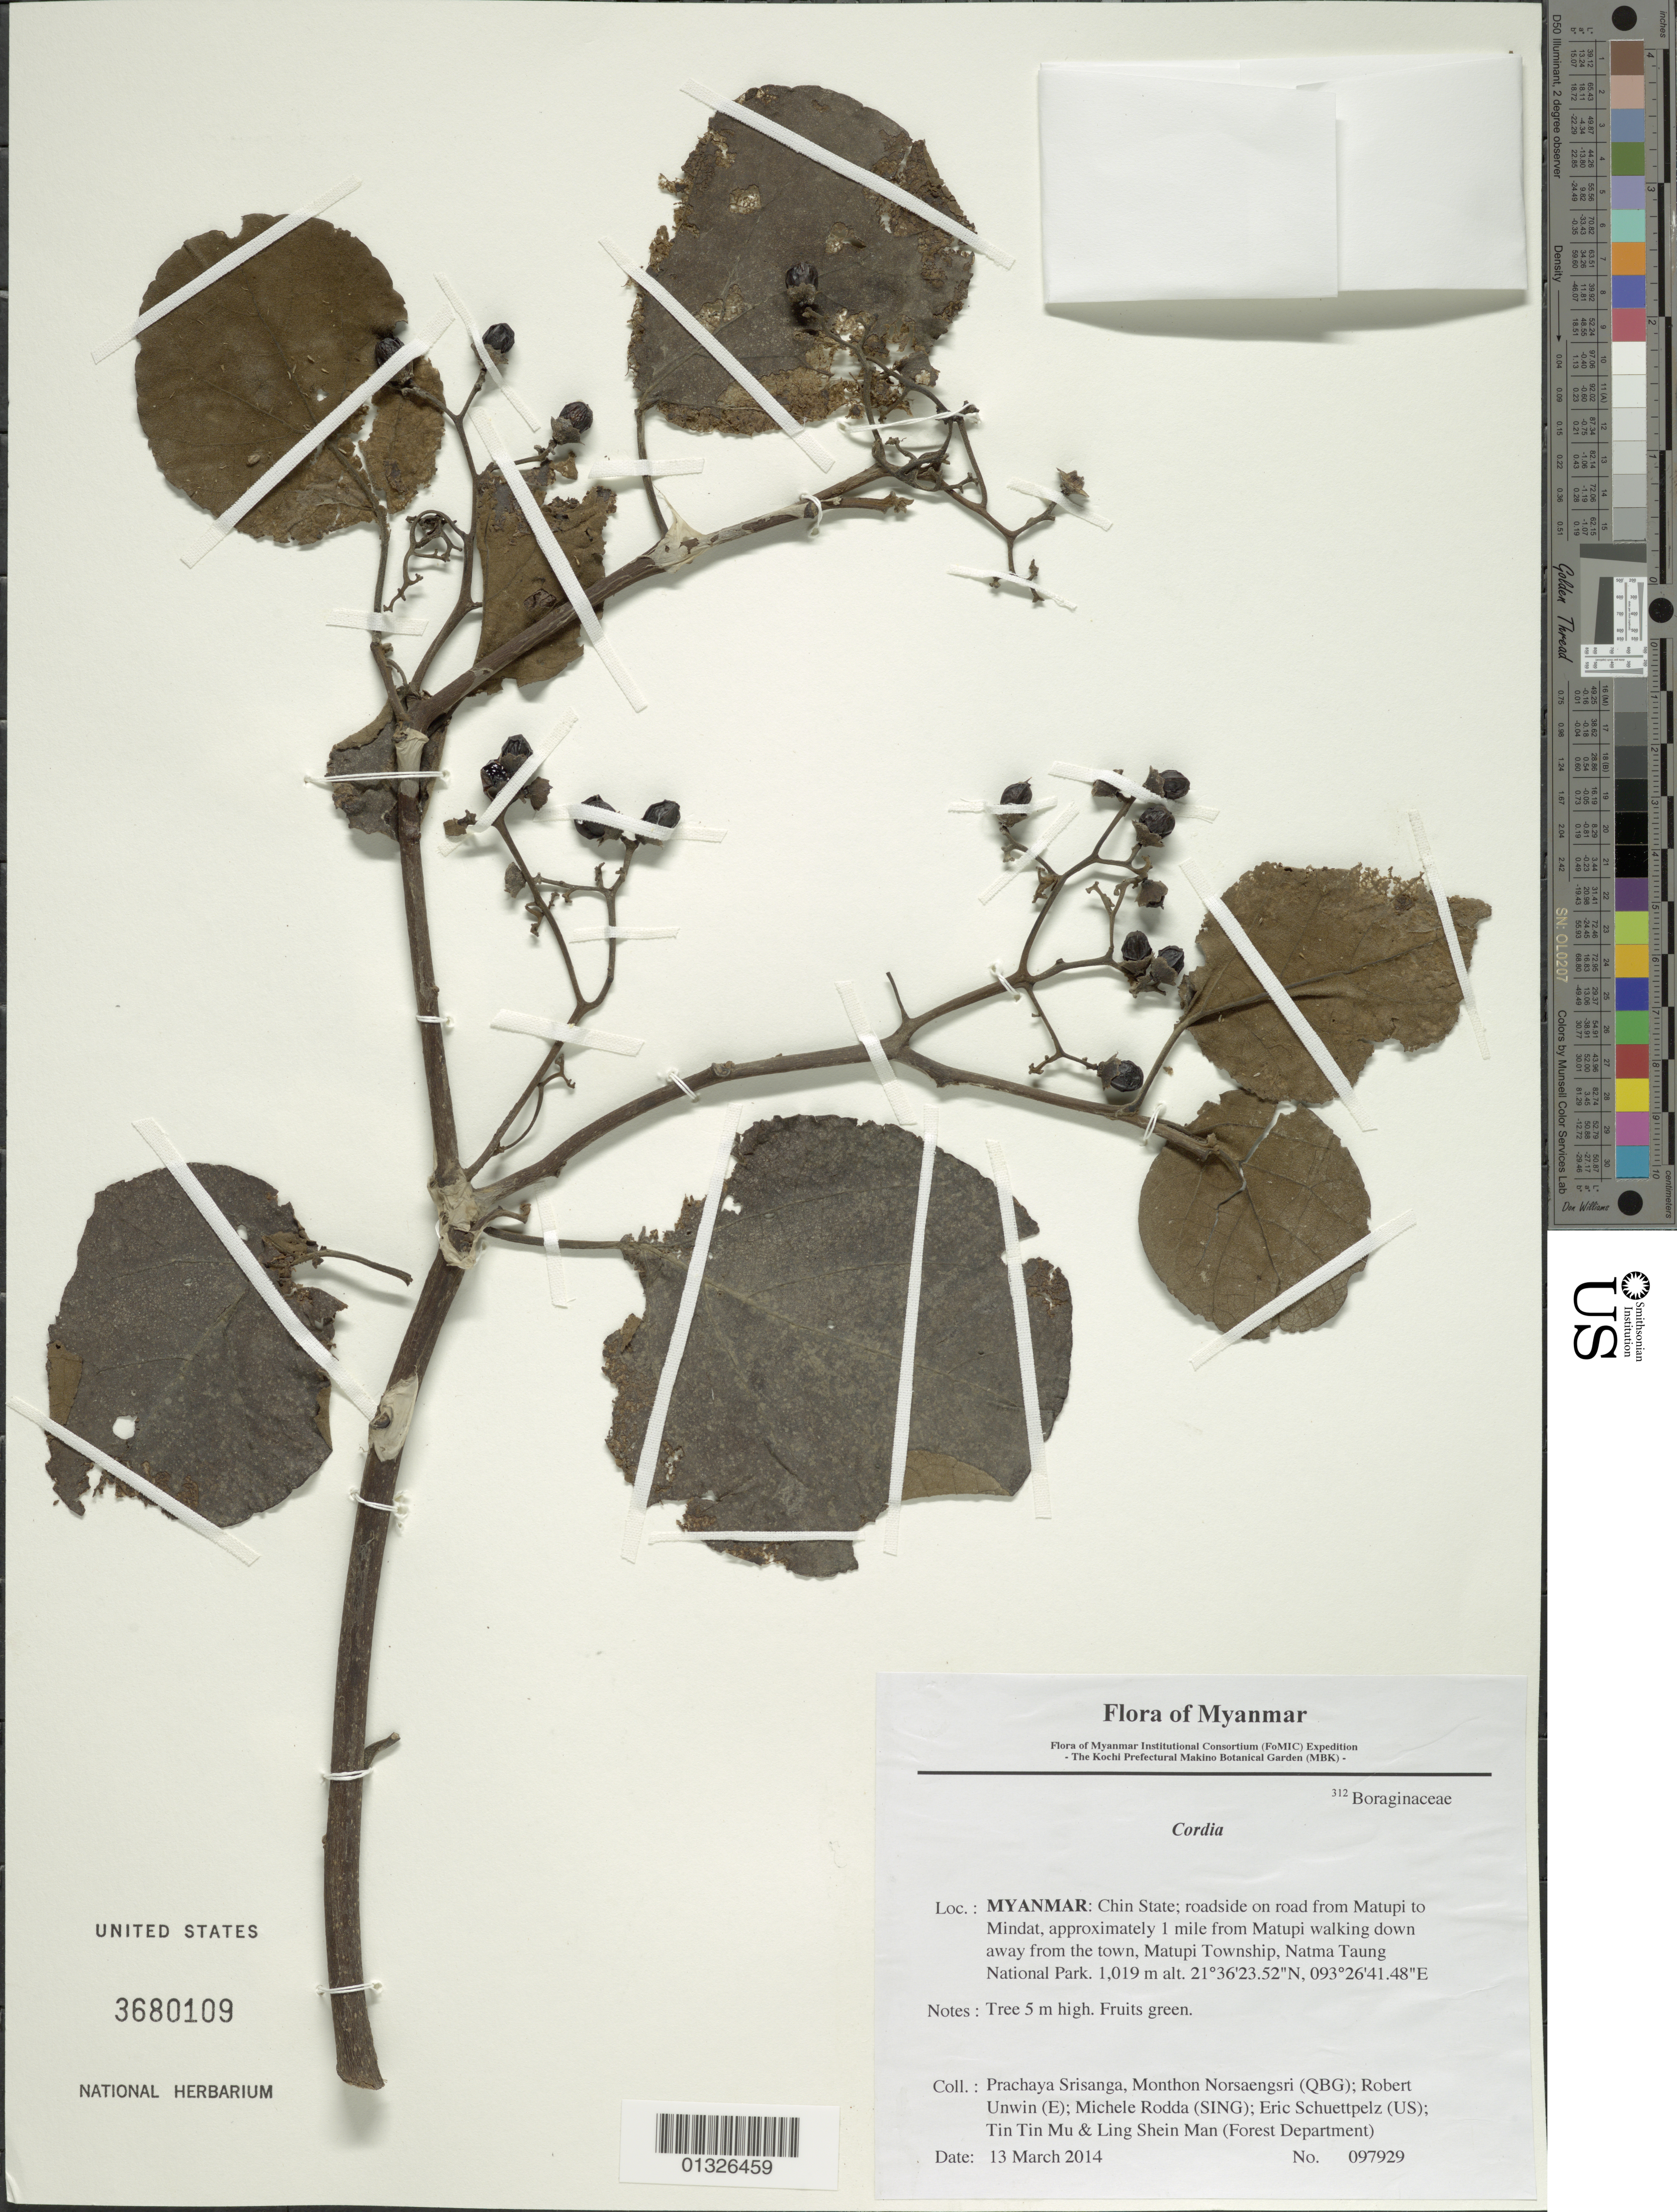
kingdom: Plantae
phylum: Tracheophyta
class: Magnoliopsida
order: Boraginales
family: Cordiaceae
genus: Cordia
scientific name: Cordia sp.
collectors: P. Srisanga, M. Norsaengsri, R. Unwin, M. Rodda, E. Schuettpelz, Tin Tin Mu & Ling Shein Man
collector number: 97929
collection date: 2014-03-13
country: Myanmar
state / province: Chin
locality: Roadside on road from Matupi to Mindat, approximately 1 mile from Matupi walking down away from the town, Matupi Township, Natma Taung National Park.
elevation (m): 1019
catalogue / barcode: US 3680109